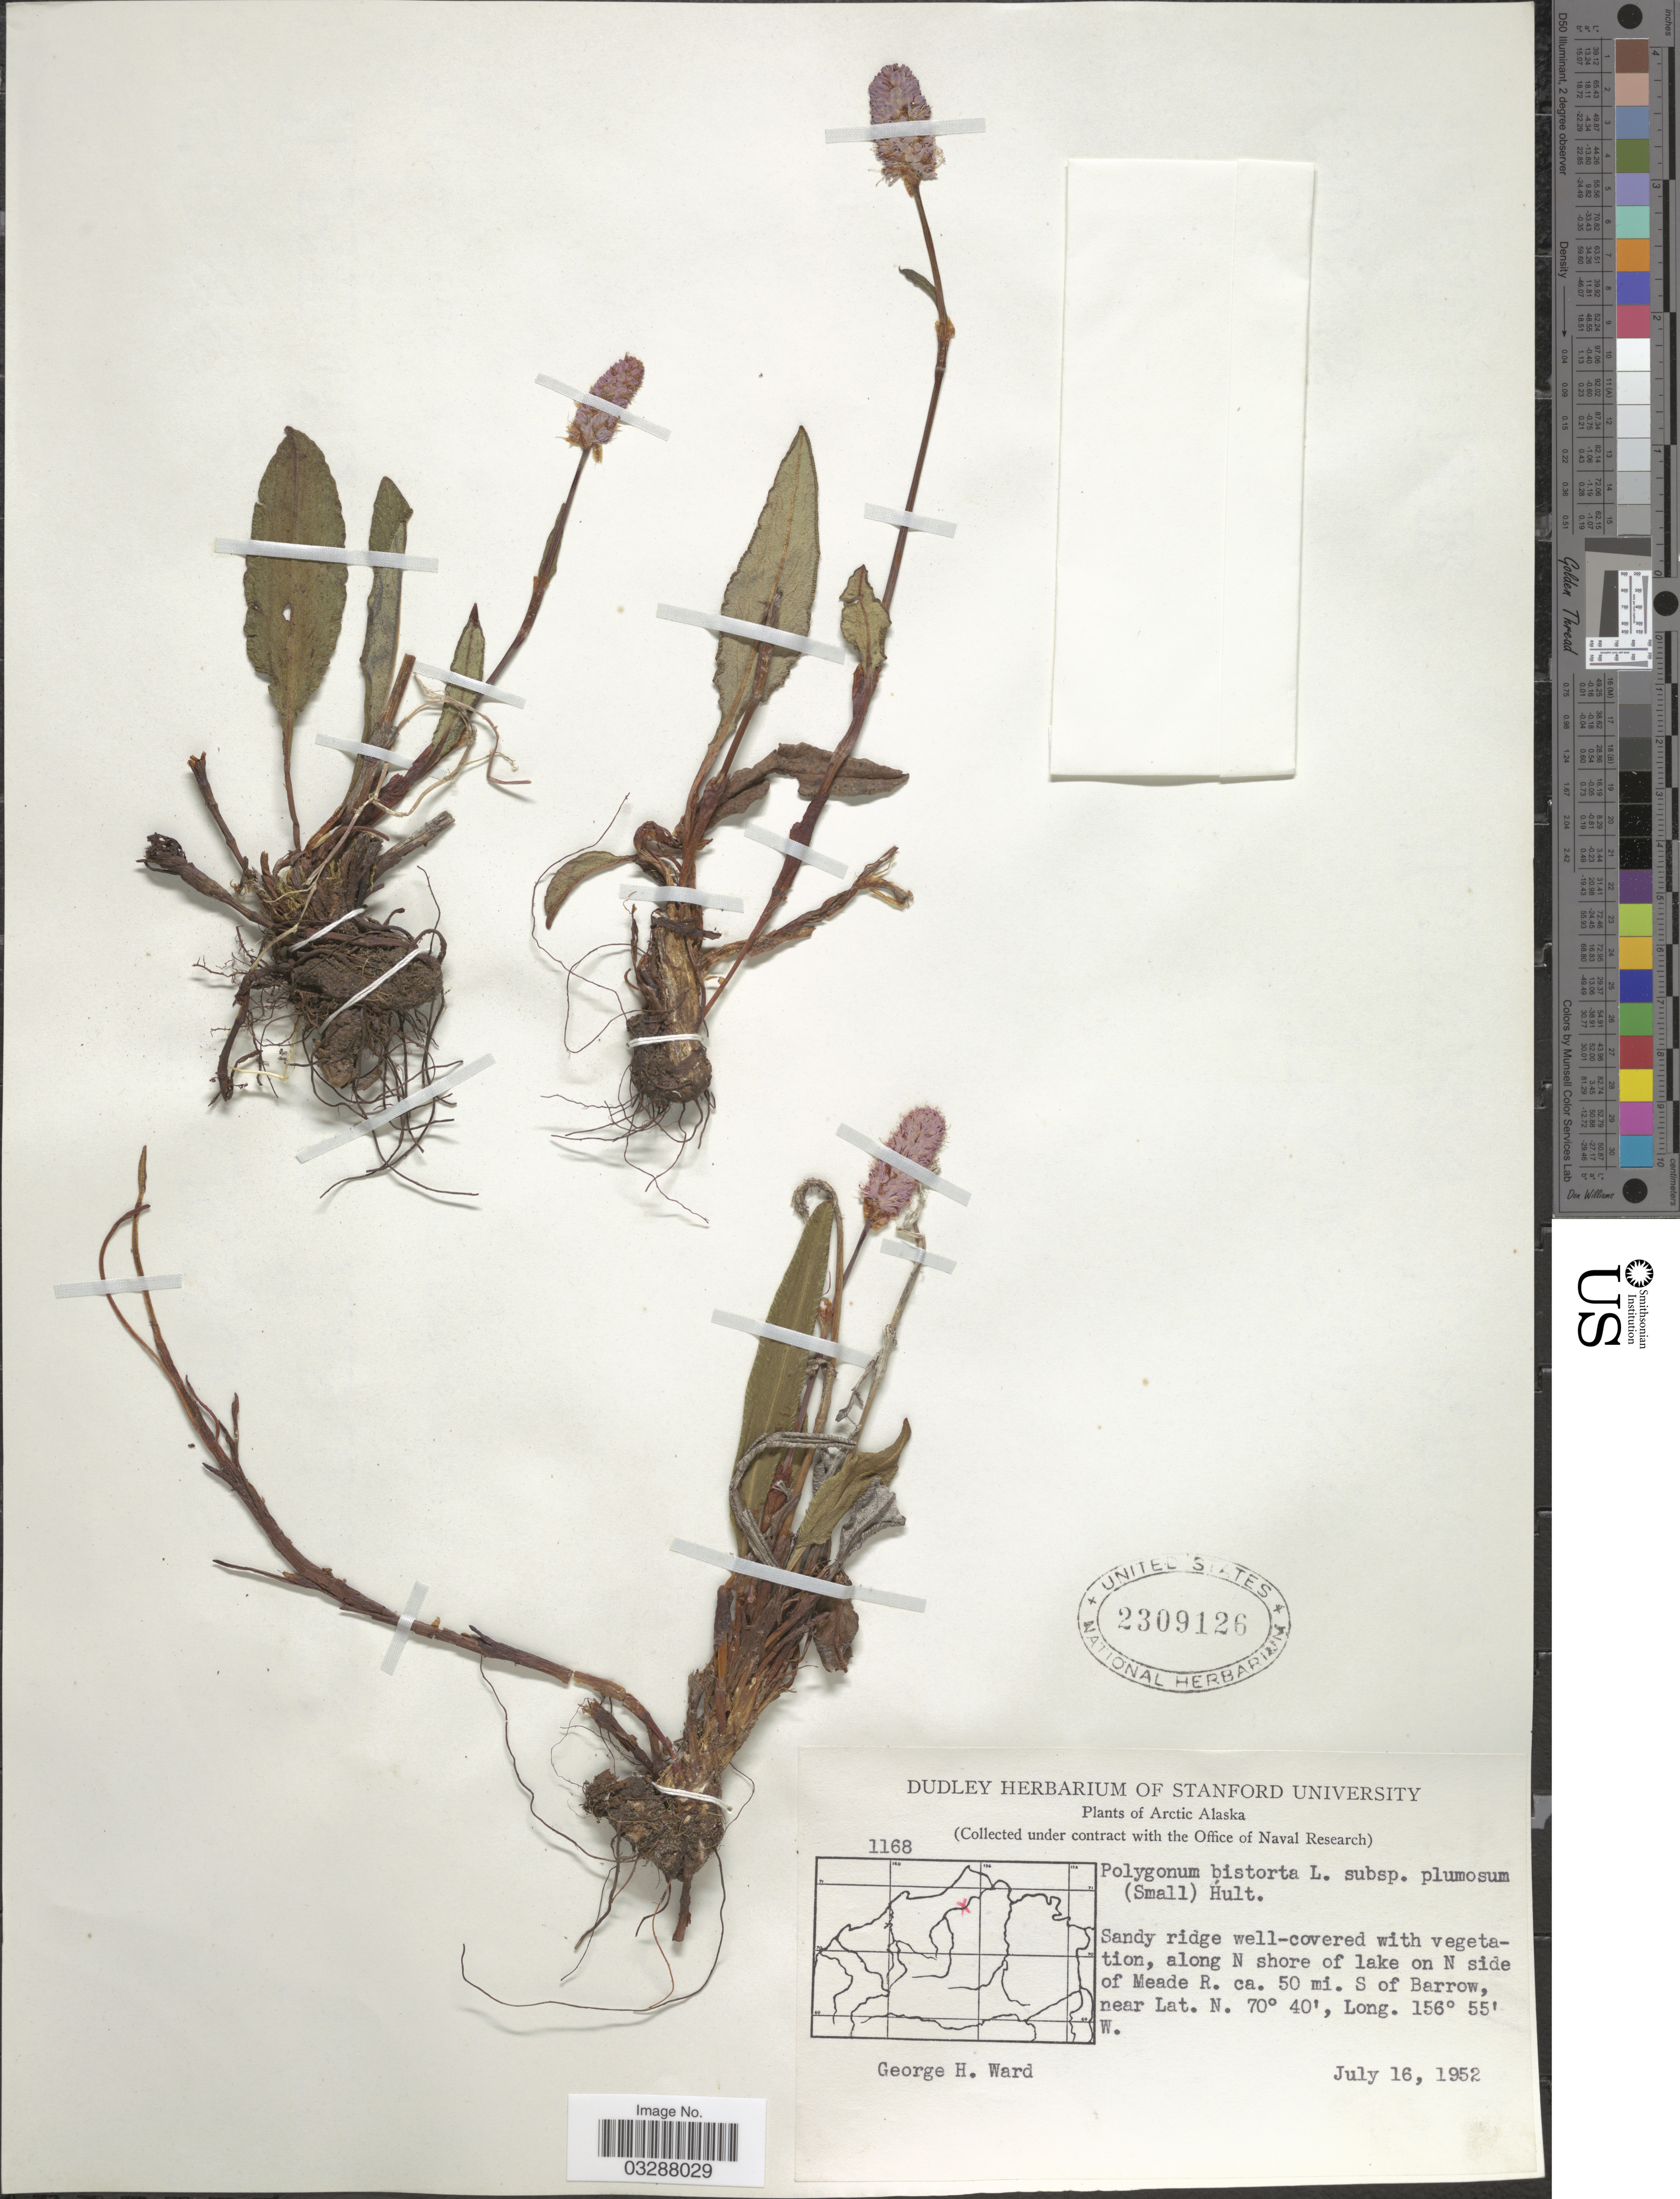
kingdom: Plantae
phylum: Tracheophyta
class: Magnoliopsida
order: Caryophyllales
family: Polygonaceae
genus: Bistorta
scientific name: Bistorta plumosa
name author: (Small) Greene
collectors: G. H. Ward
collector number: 1168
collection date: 1952-07-16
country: United States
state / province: Alaska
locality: Arctic Alaska, along N shore of lake on N side of Meade R. ca. 50 mi. S of Barrow.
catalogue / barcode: US 2309126